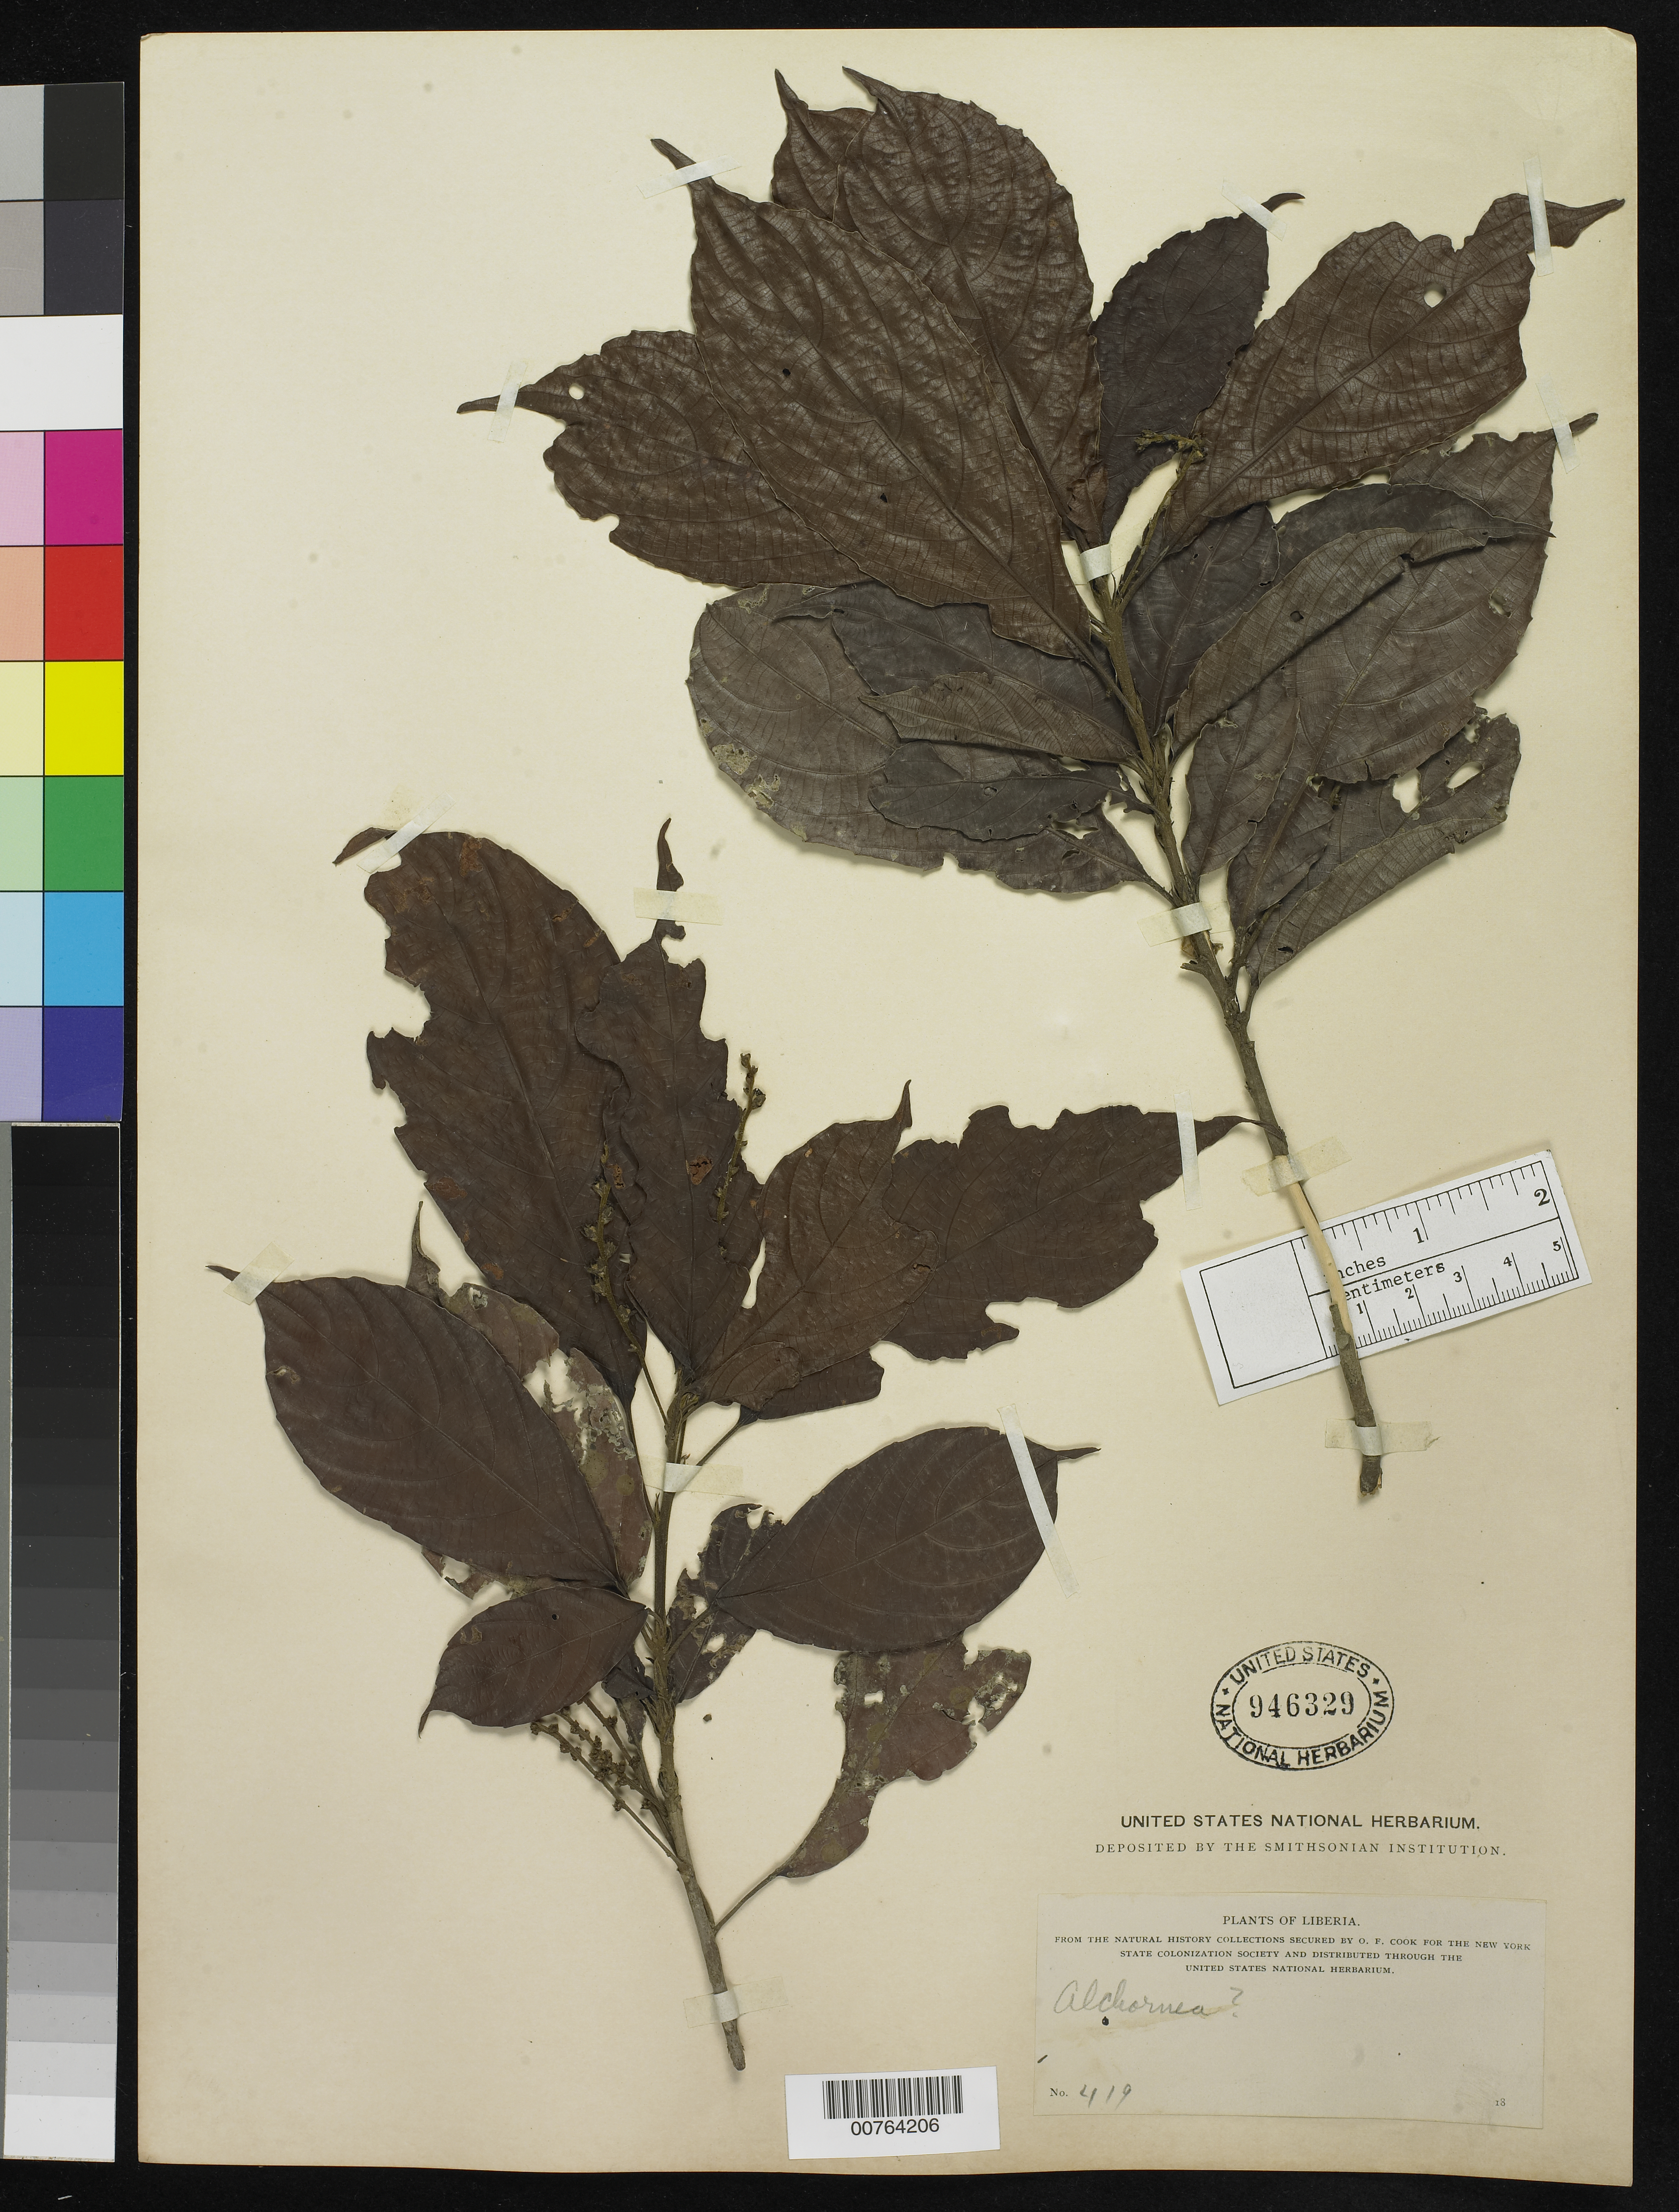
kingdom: Plantae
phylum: Tracheophyta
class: Magnoliopsida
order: Malpighiales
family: Euphorbiaceae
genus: Alchornea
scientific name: Alchornea sp.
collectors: O. F. Cook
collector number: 419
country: Liberia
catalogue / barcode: US 946329